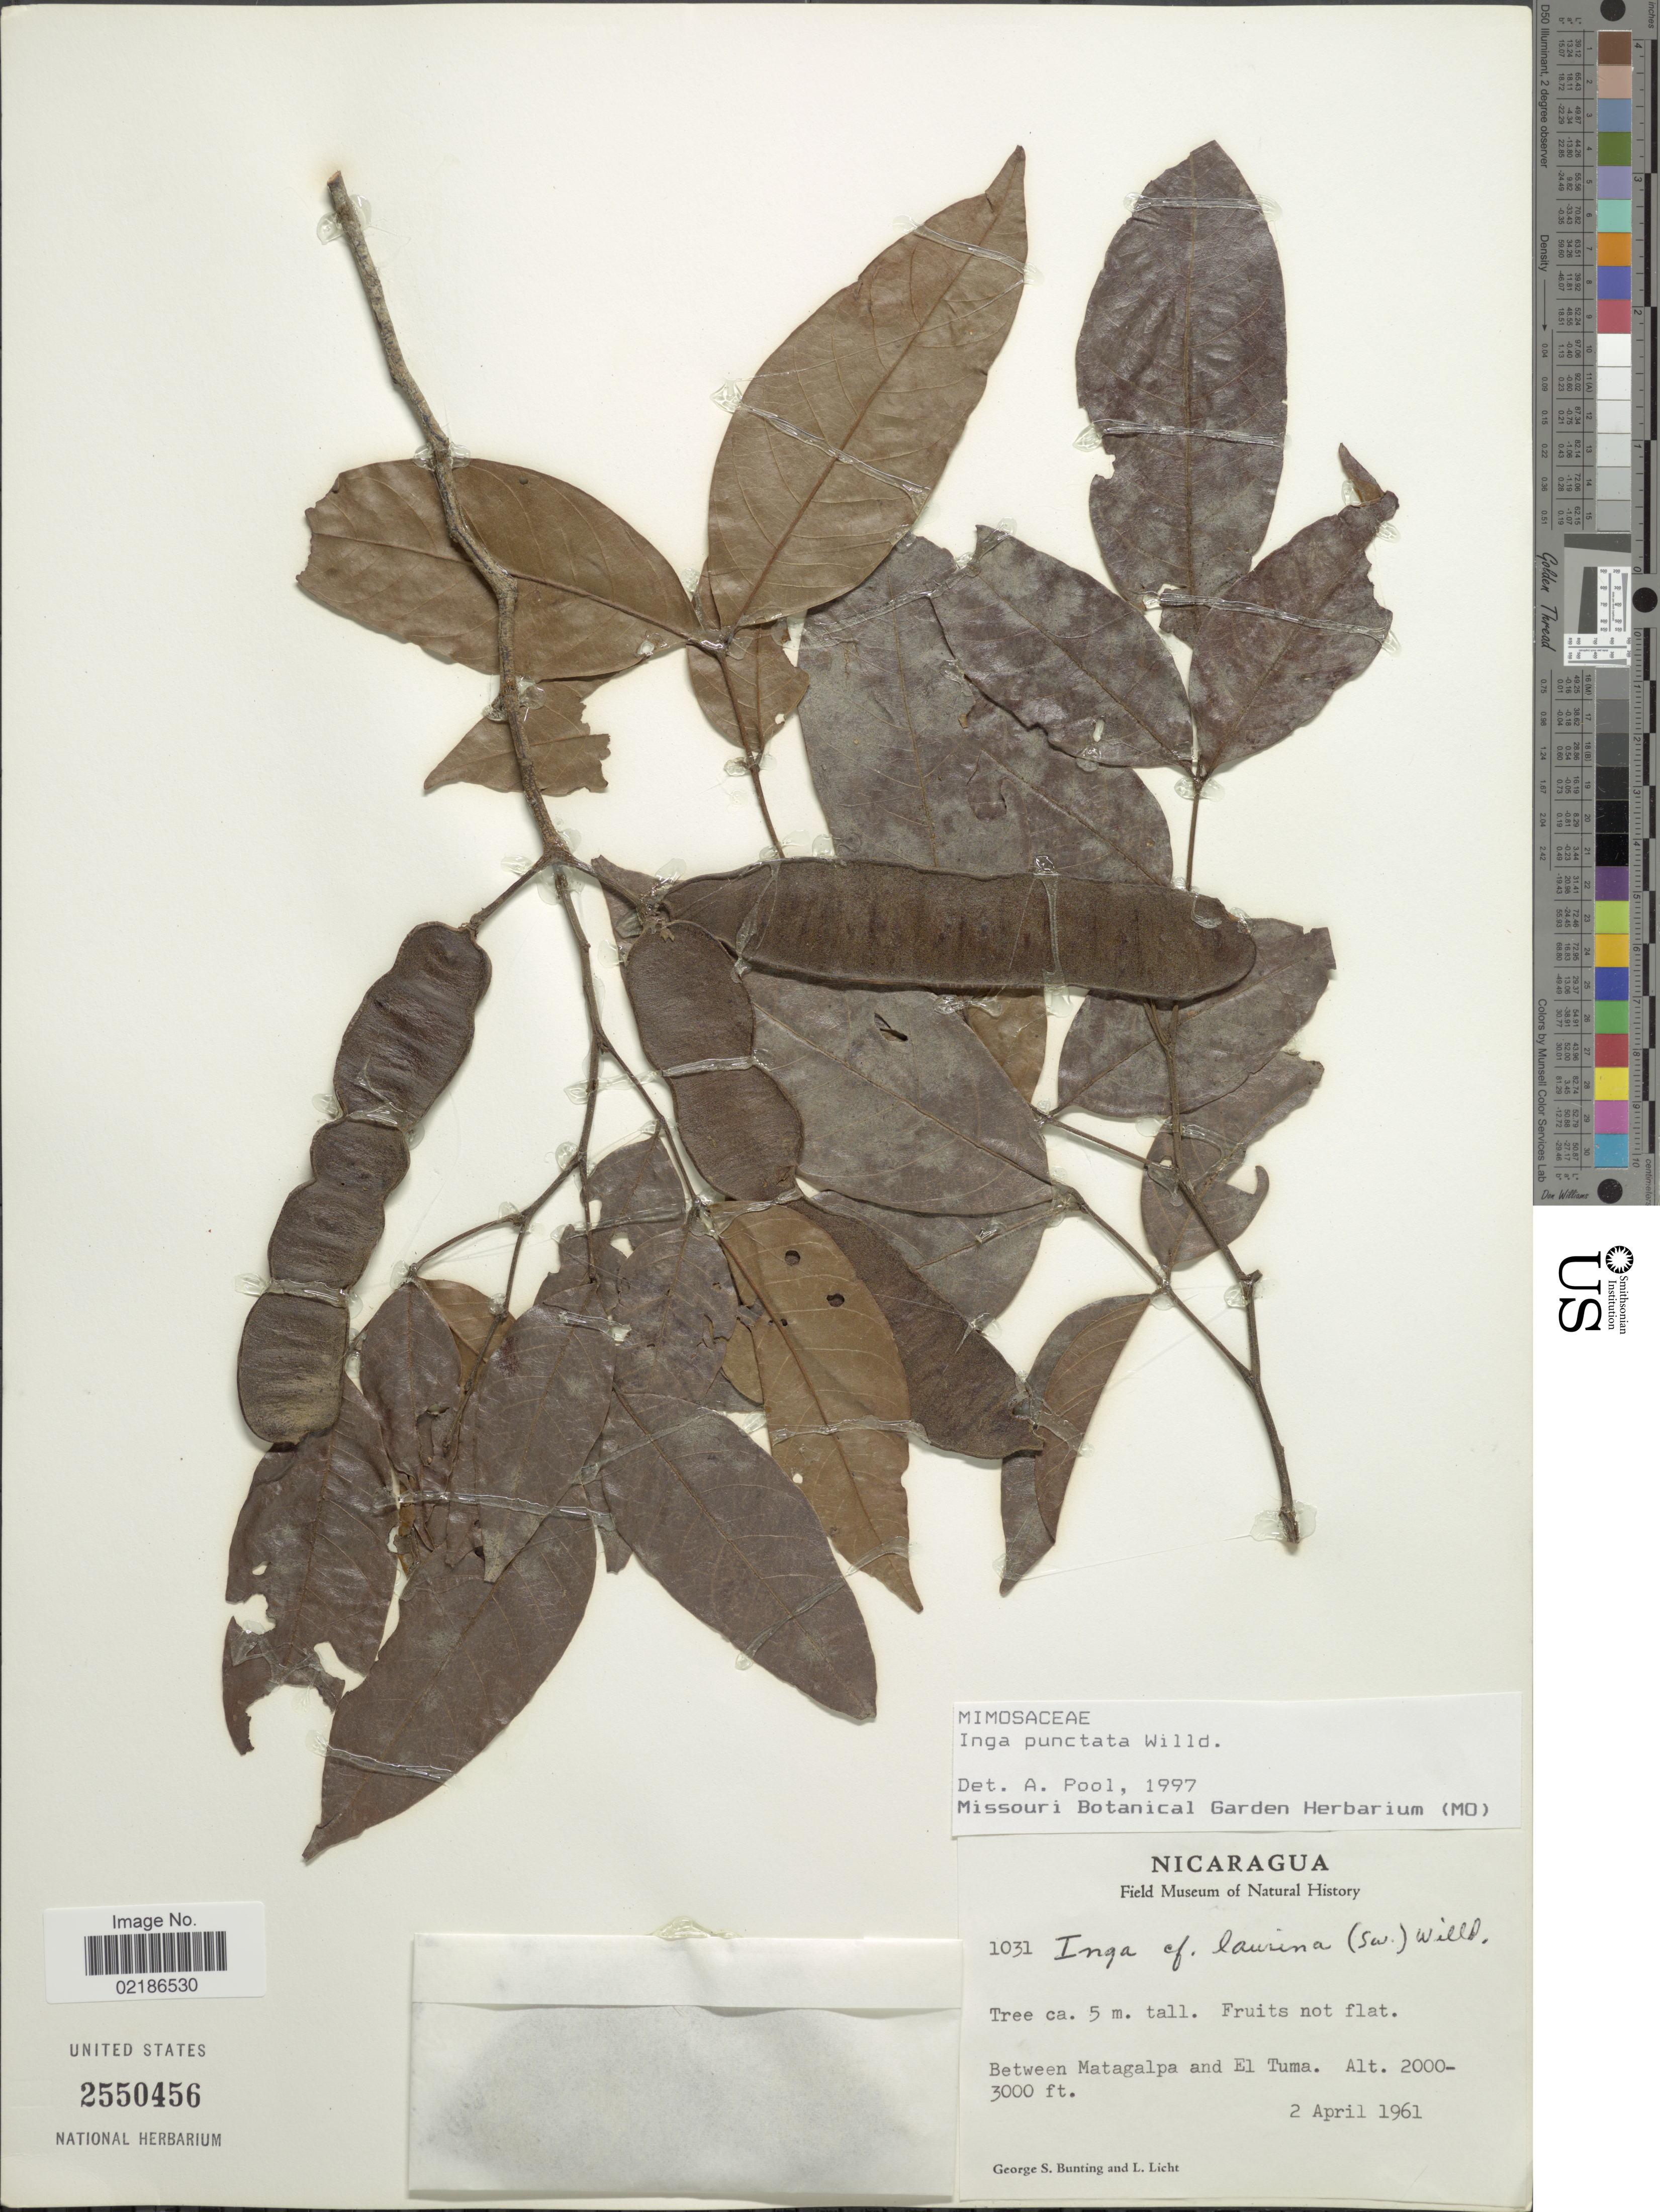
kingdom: Plantae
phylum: Tracheophyta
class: Magnoliopsida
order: Fabales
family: Fabaceae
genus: Inga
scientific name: Inga punctata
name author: Willd.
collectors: G. S. Bunting & L. Licht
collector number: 1031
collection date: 1961-04-02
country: Nicaragua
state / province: Matagalpa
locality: Between Matagalpa and El Tuma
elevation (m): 610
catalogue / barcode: US 2550456